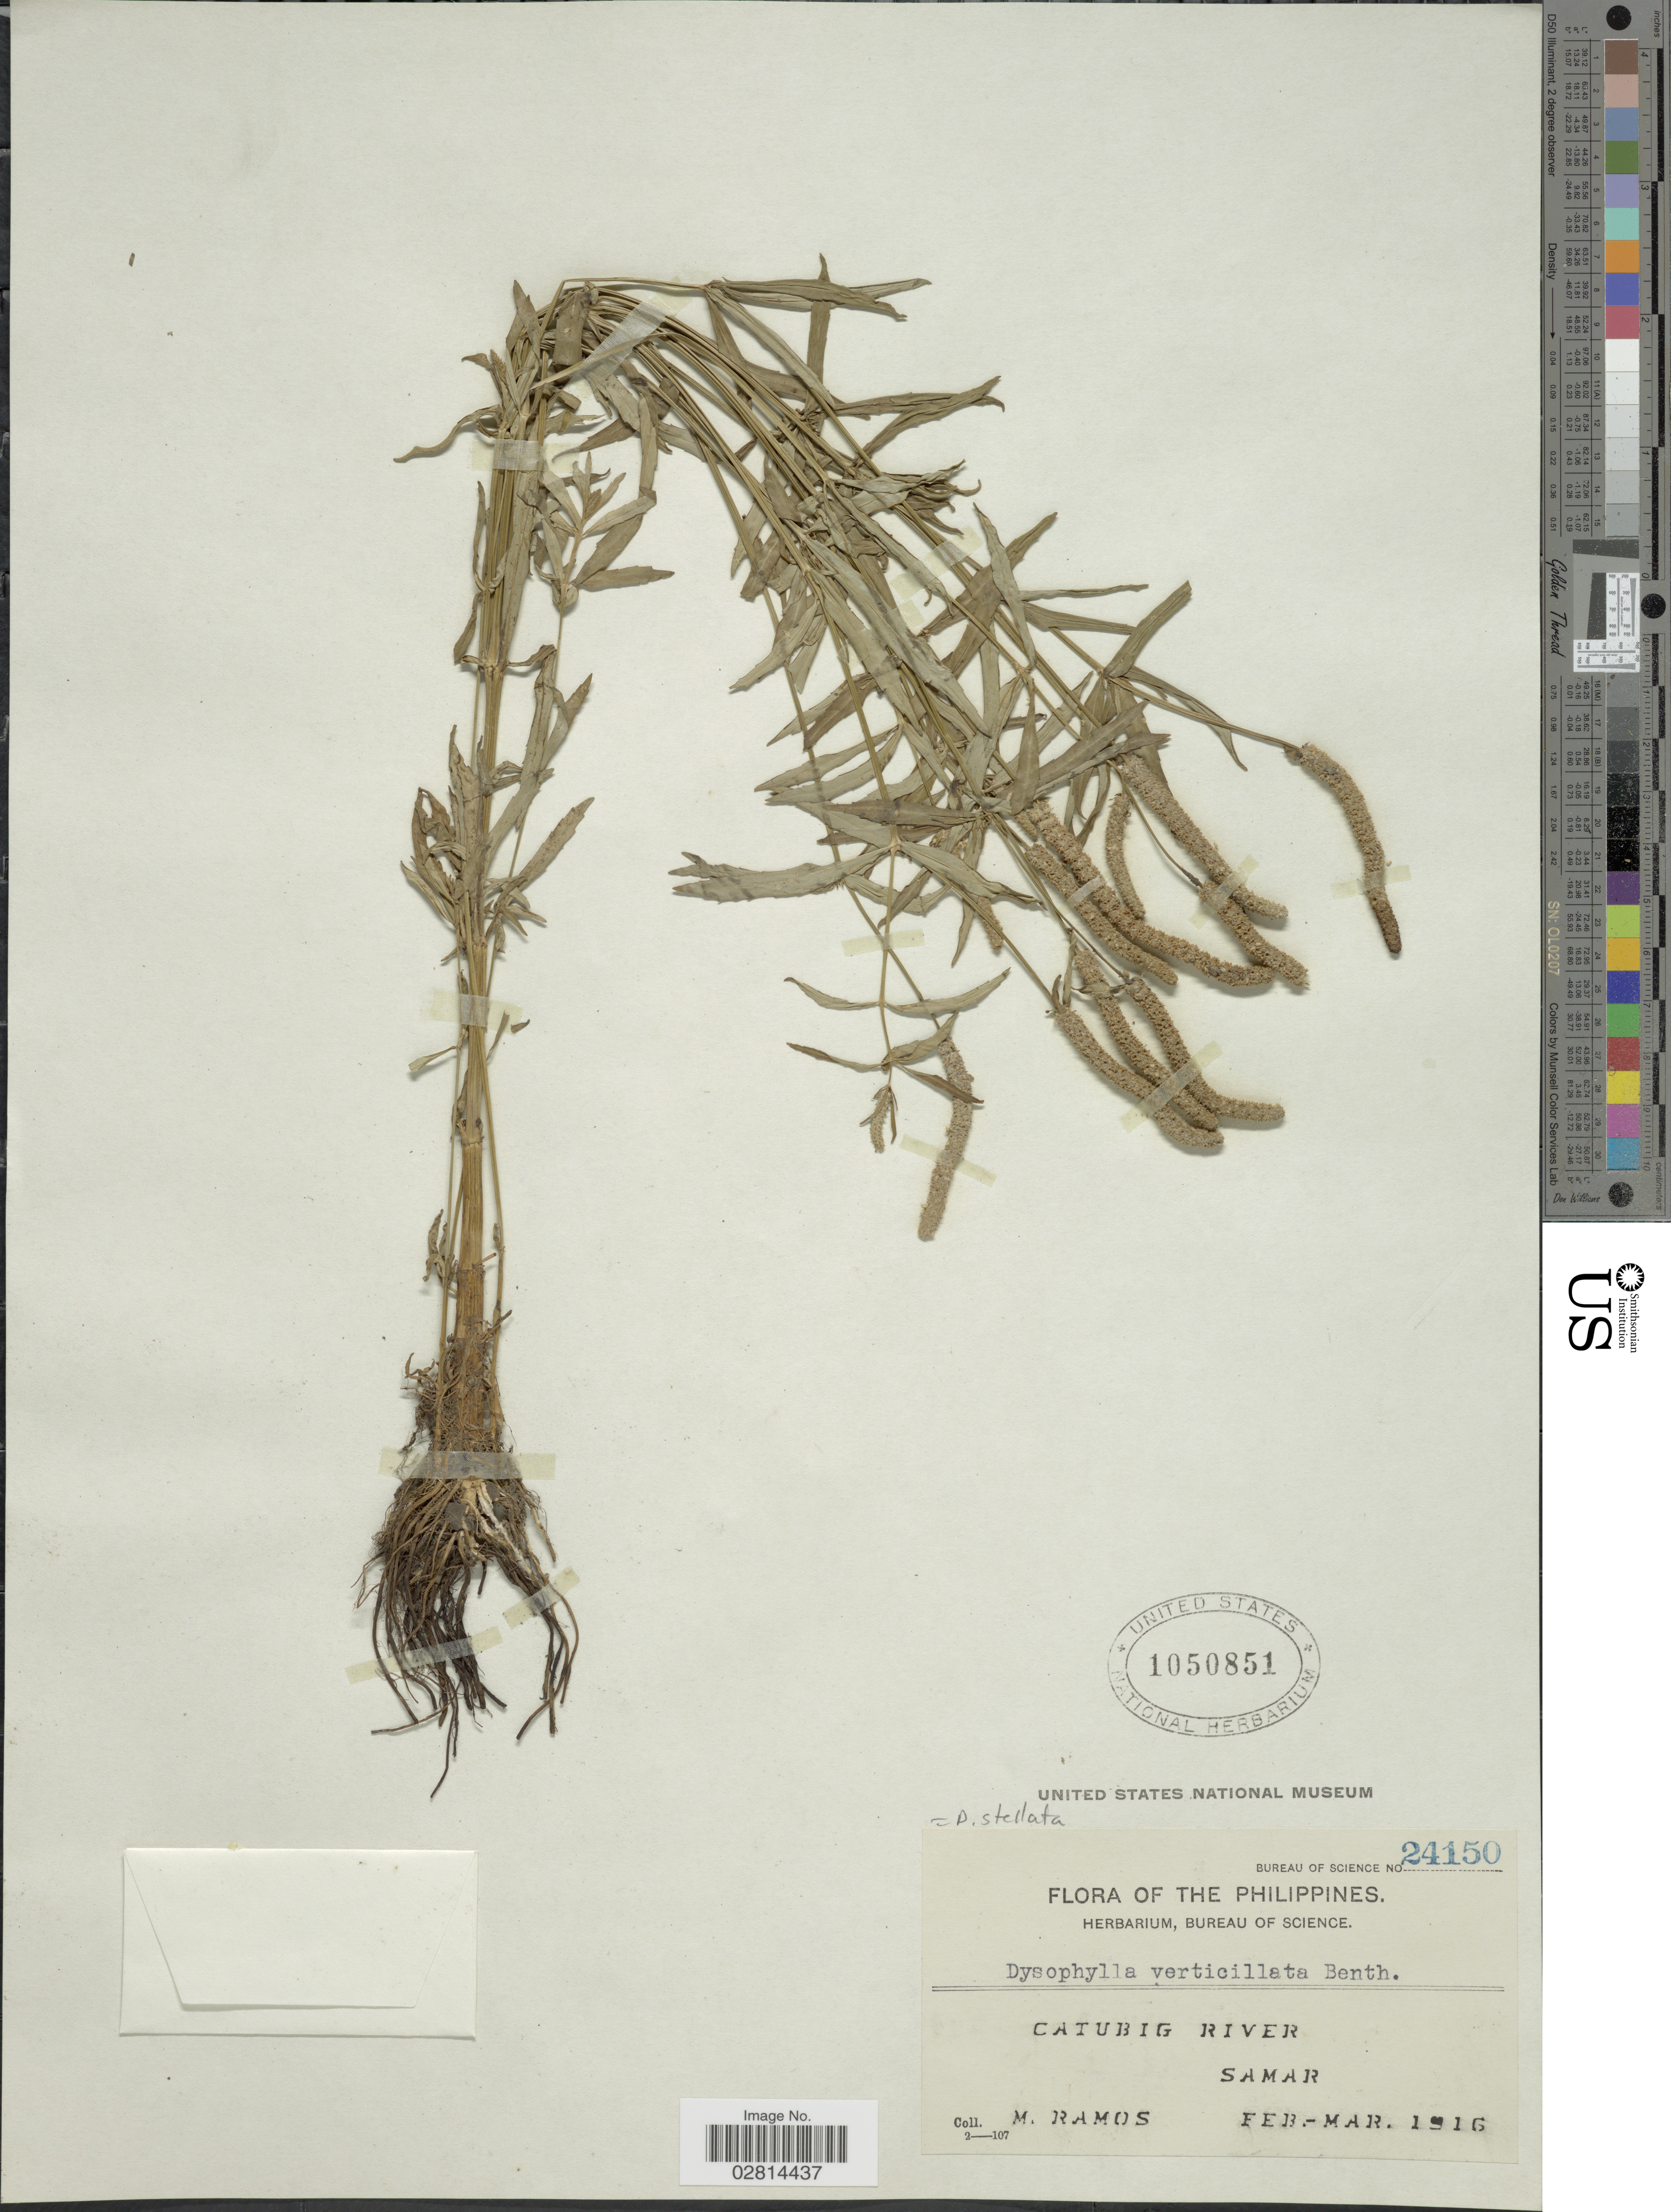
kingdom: Plantae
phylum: Tracheophyta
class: Magnoliopsida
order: Lamiales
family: Lamiaceae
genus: Pogostemon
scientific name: Pogostemon stellatus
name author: (Lour.) Kuntze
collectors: M. Ramos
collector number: Bureau of Science 24150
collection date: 1916-02/1916-03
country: Philippines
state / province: Eastern Visayas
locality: Catubig River. Samar.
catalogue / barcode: US 1050851